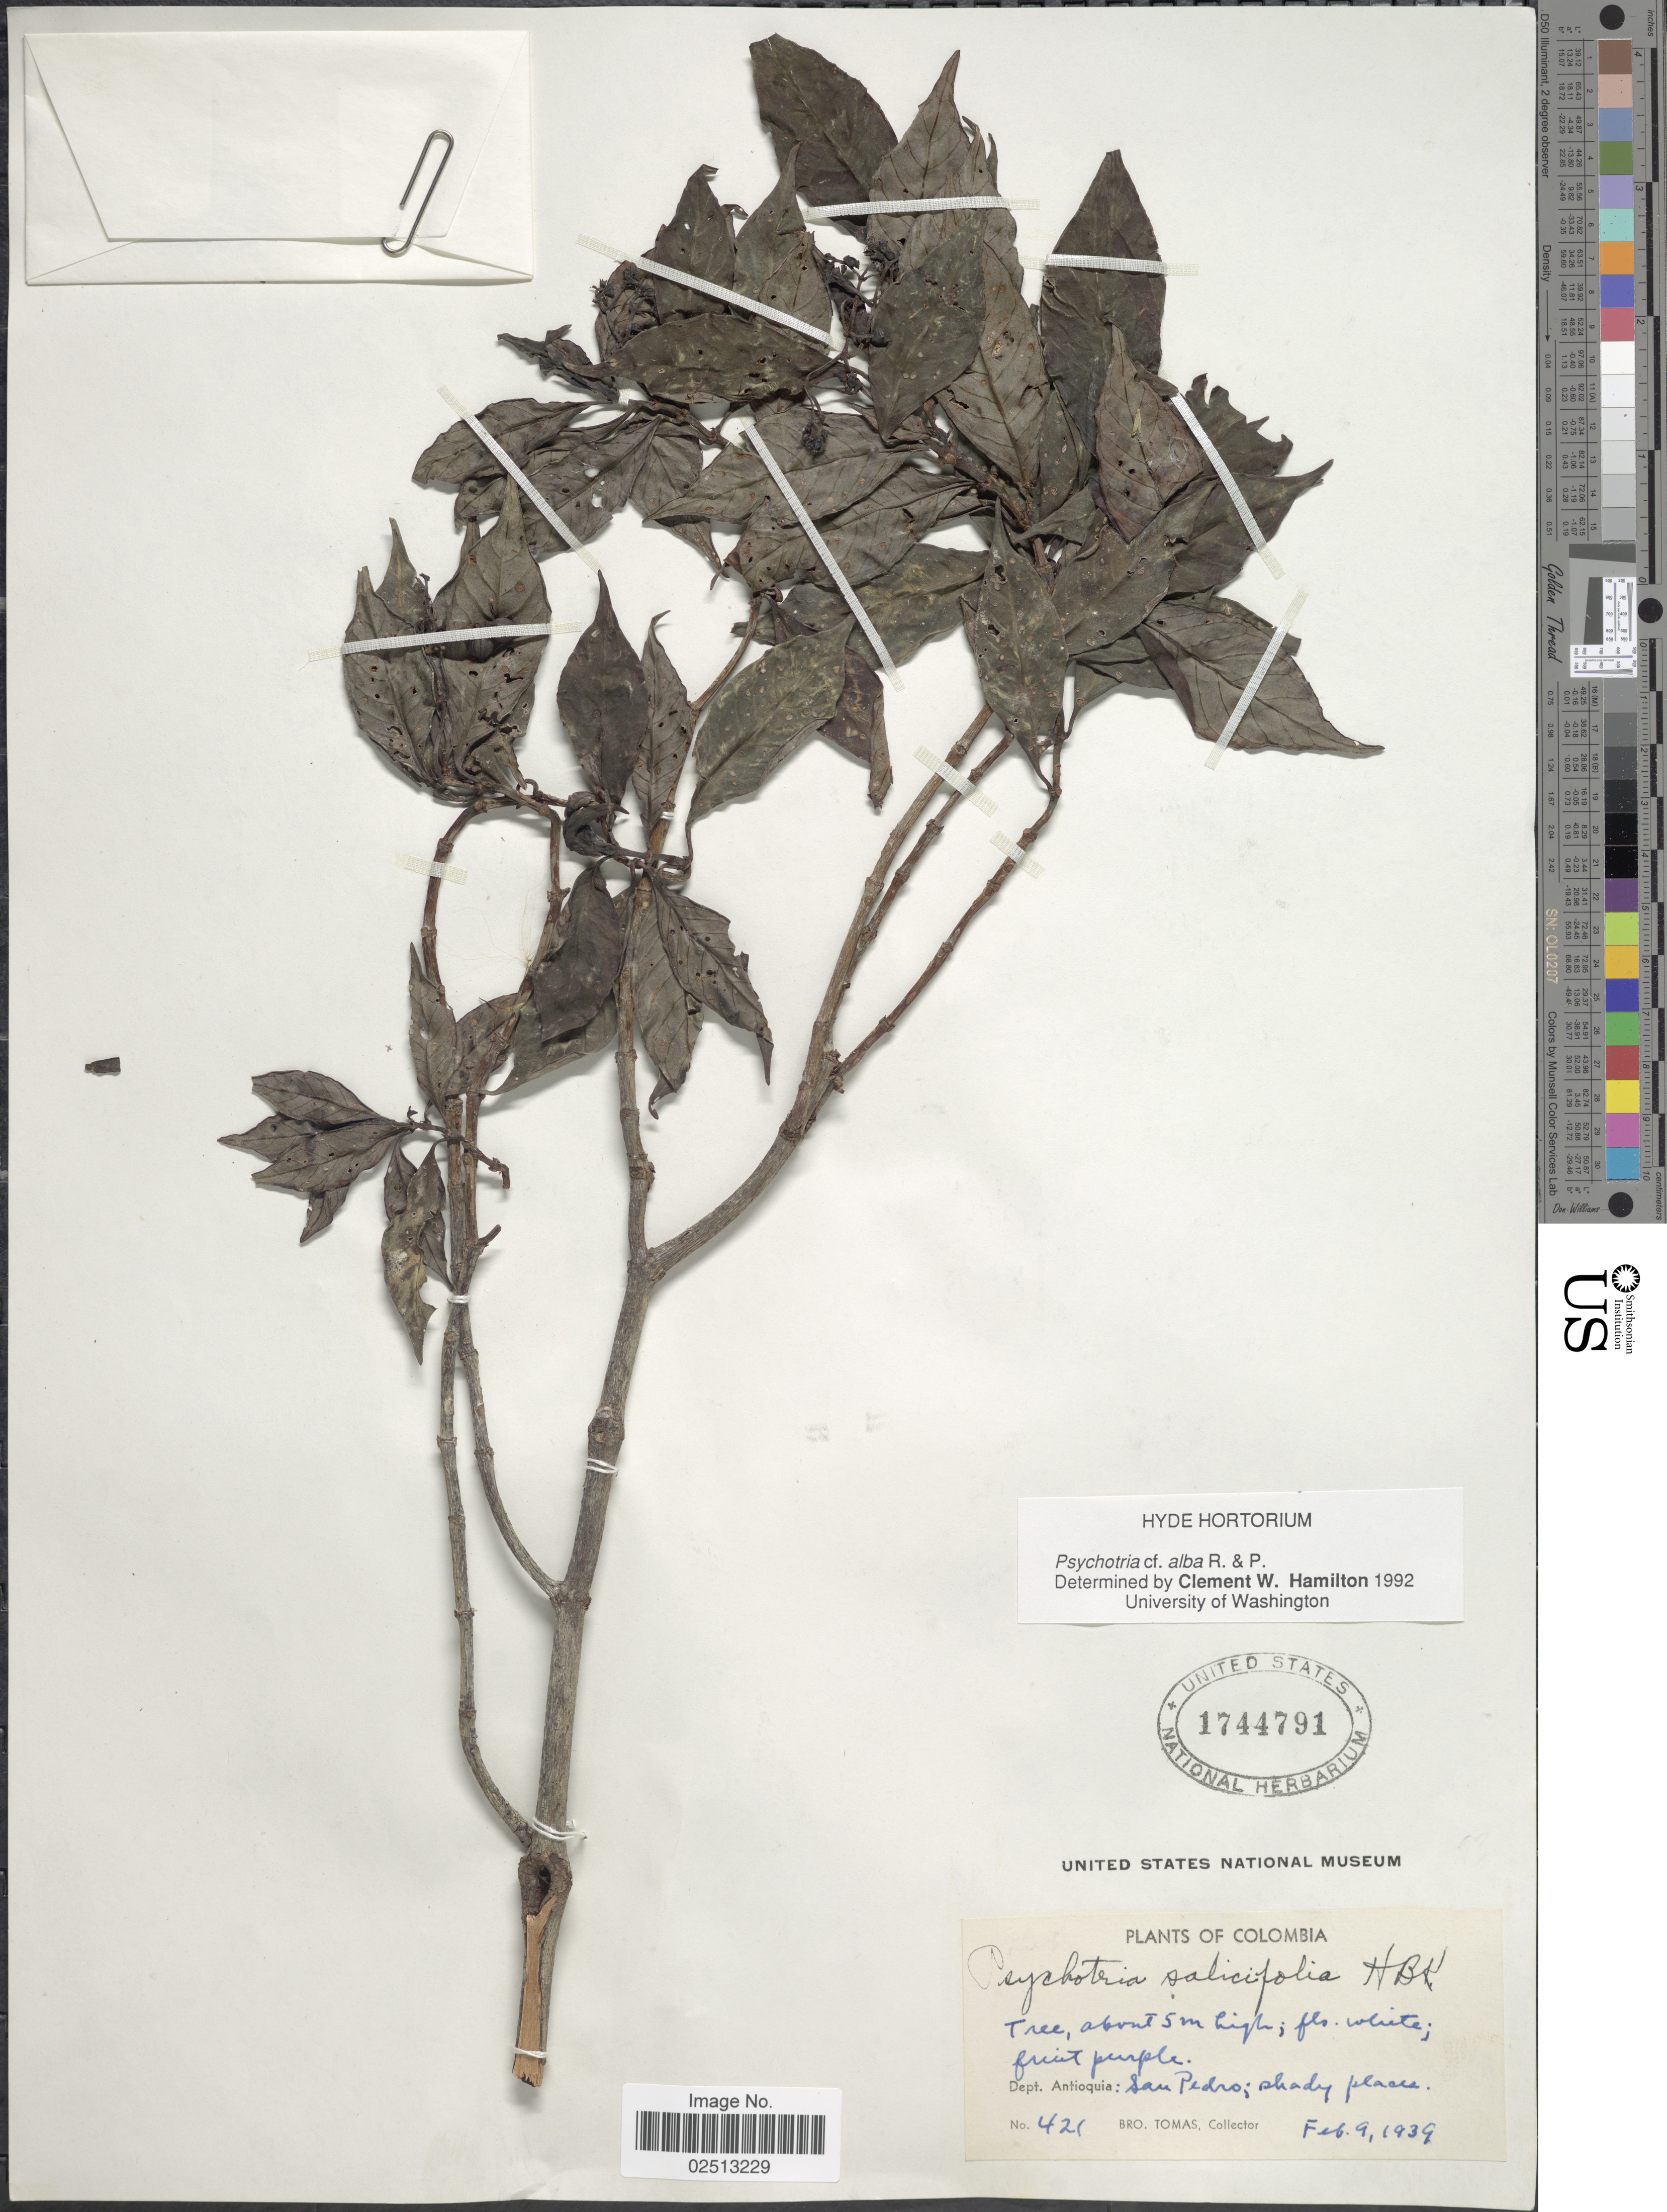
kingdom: Plantae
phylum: Tracheophyta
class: Magnoliopsida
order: Gentianales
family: Rubiaceae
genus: Psychotria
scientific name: Psychotria alba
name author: Ruiz & Pav.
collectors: B. Tomas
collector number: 421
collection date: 1939-02-09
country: Colombia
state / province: Antioquia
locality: Dept. Antioquia: San Pedro.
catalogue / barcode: US 1744791